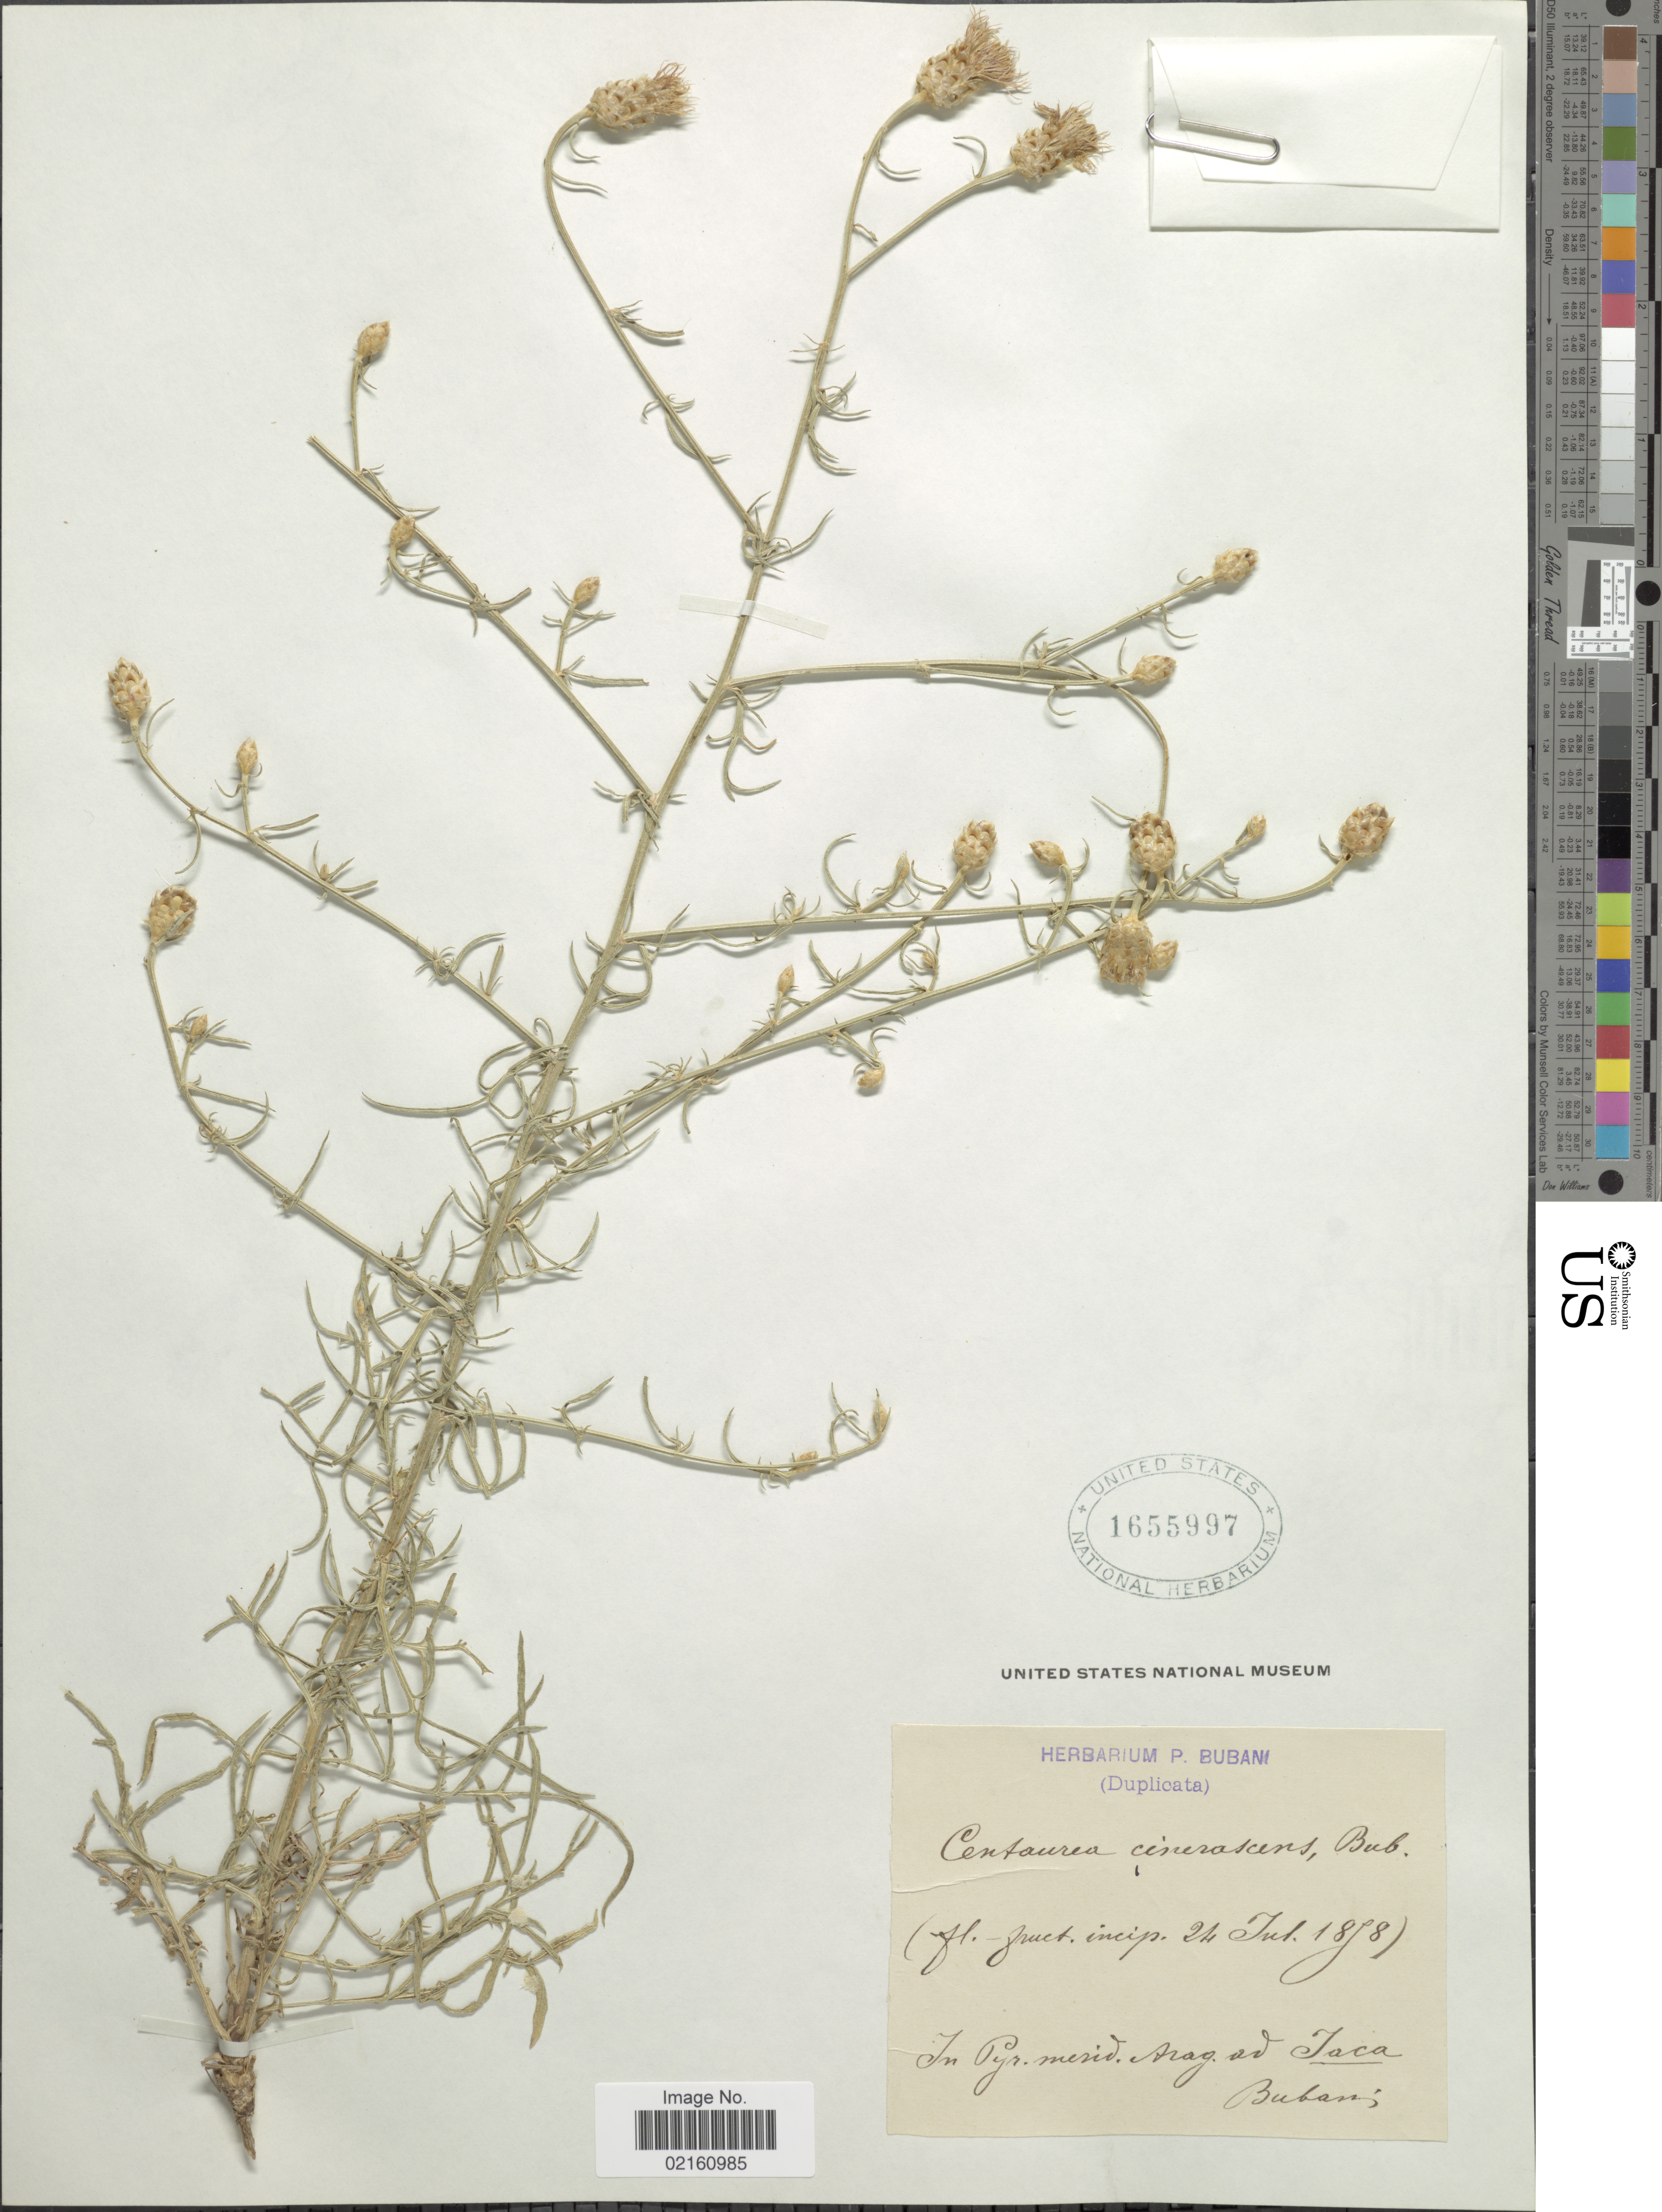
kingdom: Plantae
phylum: Tracheophyta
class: Magnoliopsida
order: Asterales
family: Asteraceae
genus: Centaurea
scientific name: Centaurea alba subsp. maluqueri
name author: (Font Quer) Molero & Vigo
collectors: P. Bubani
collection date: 1878-07-24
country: Spain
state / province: Aragon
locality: Pyr. merid. Arag. ad Jaca.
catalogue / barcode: US 1655997